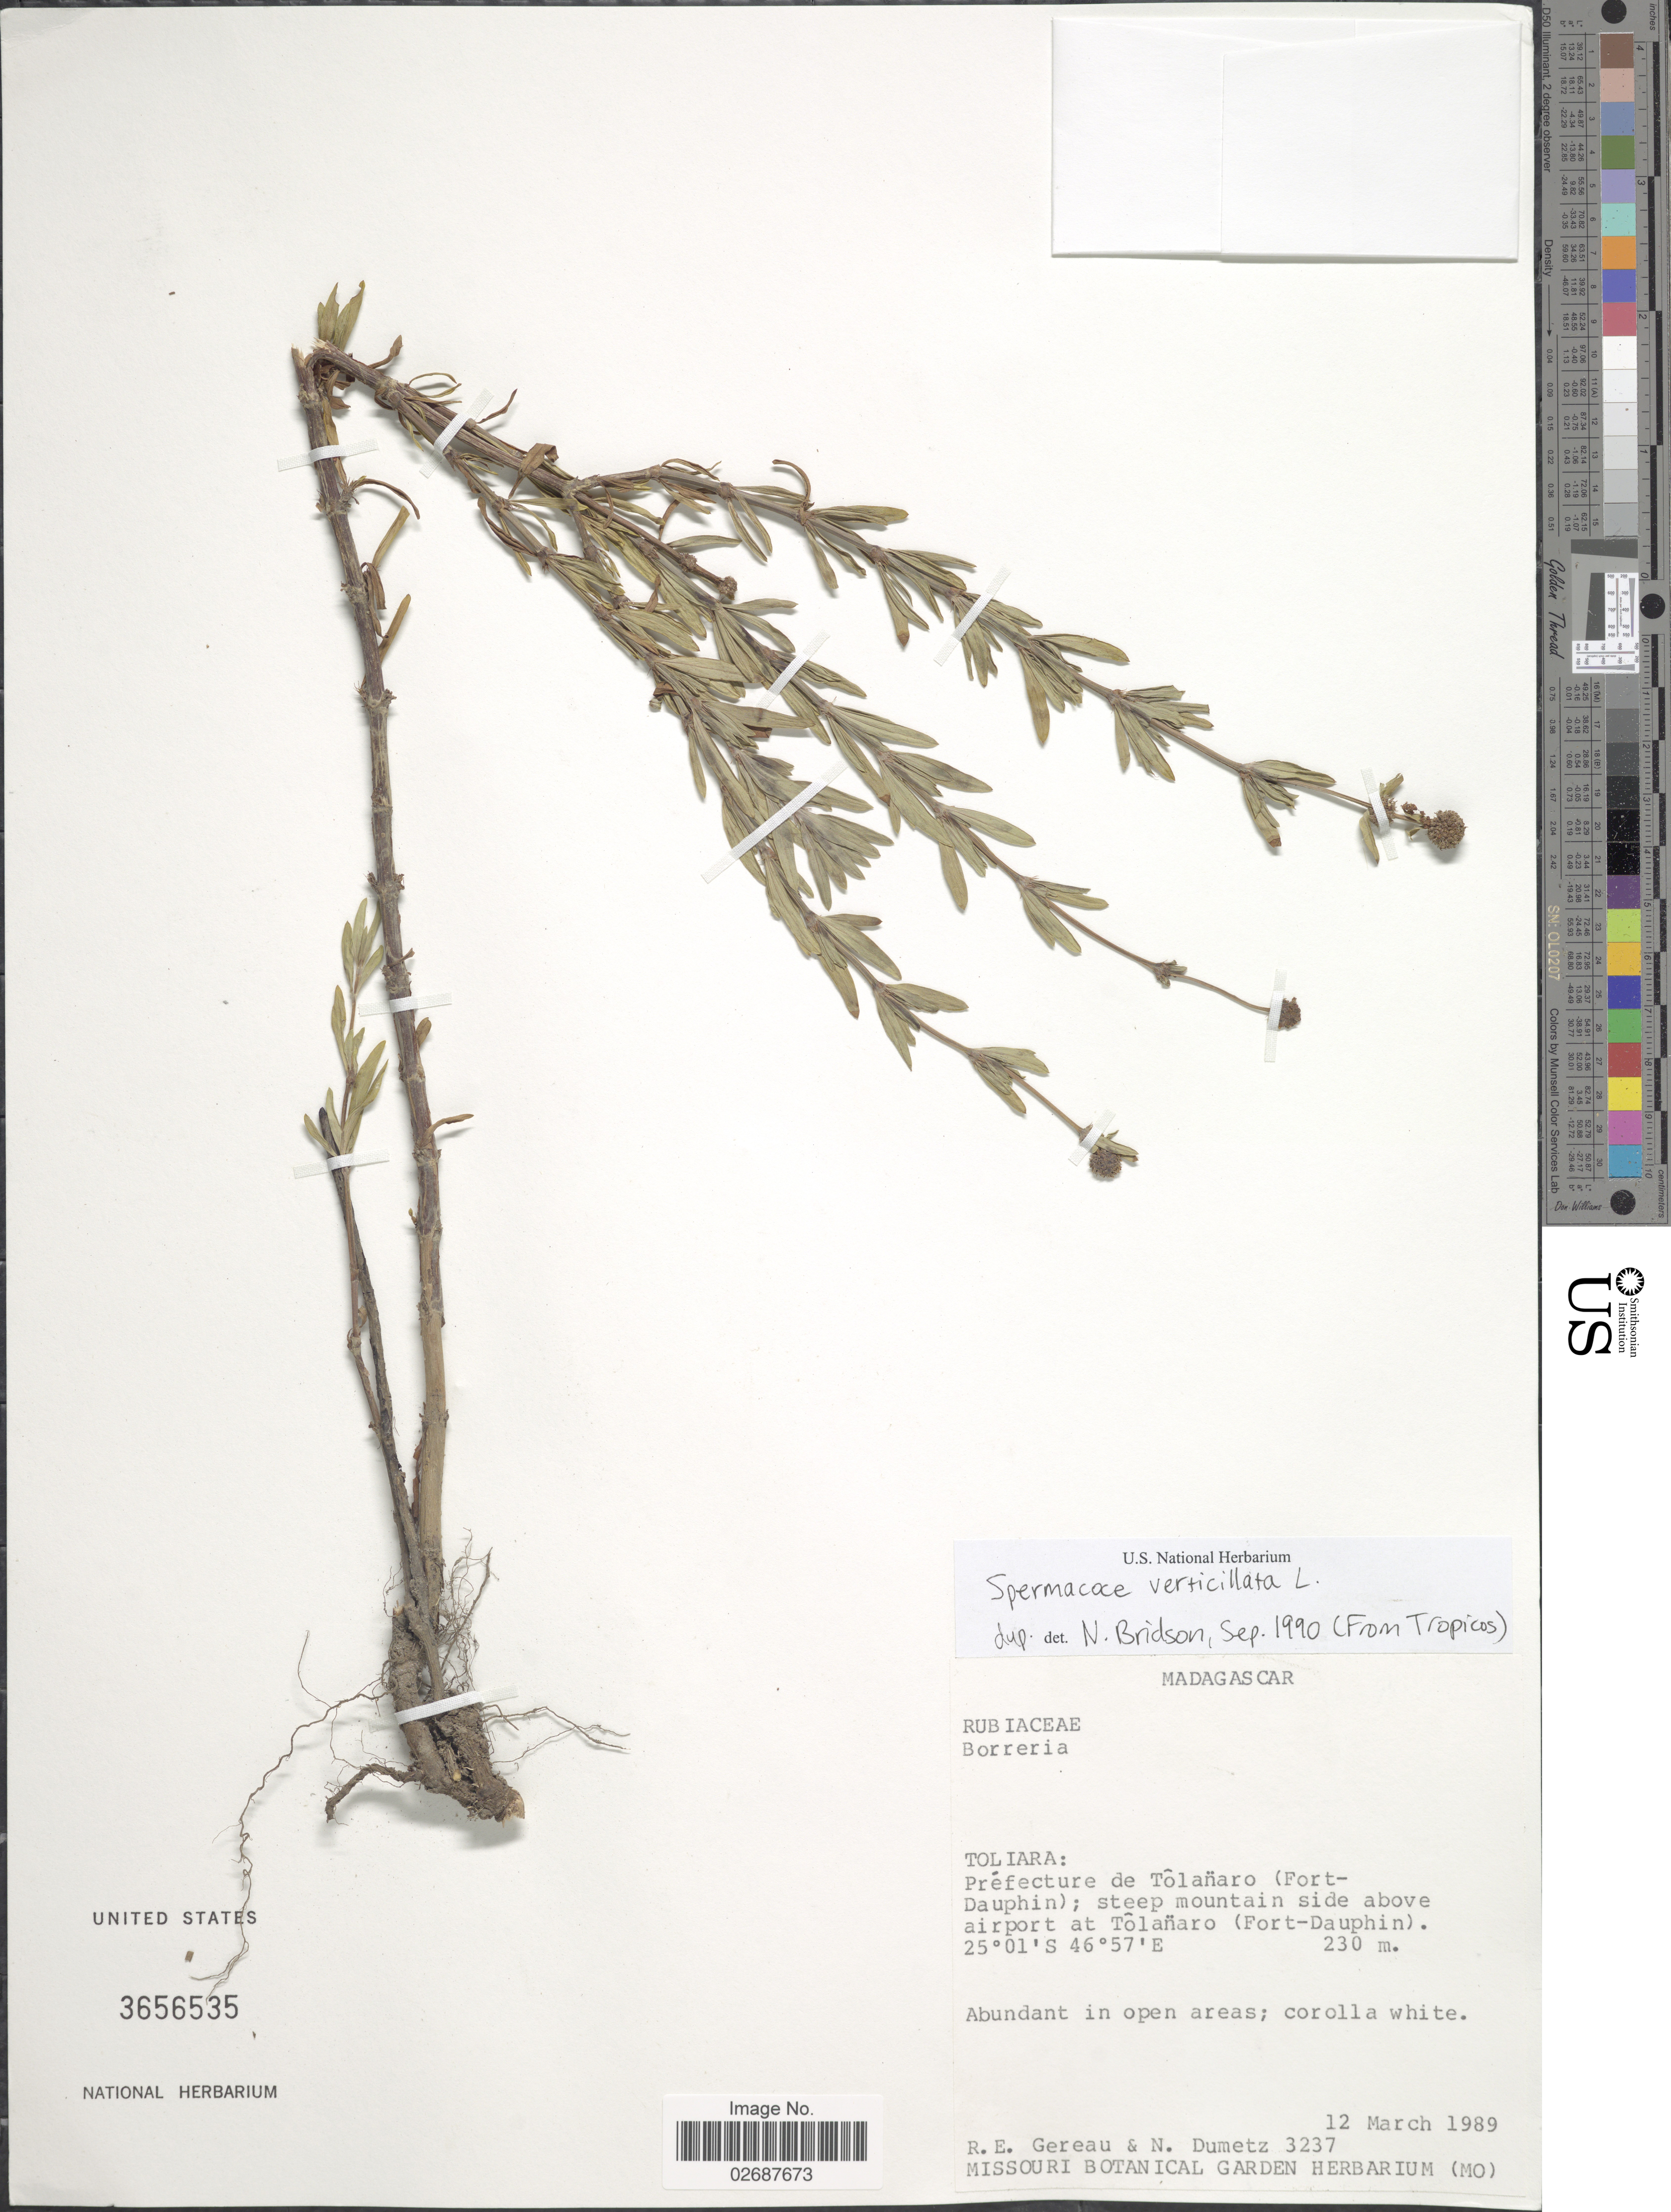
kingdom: Plantae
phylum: Tracheophyta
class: Magnoliopsida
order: Gentianales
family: Rubiaceae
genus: Borreria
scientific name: Borreria verticillata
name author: (L.) G. Mey.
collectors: R. Gereau & N. Dumetz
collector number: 3237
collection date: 1989-03-12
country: Madagascar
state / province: Anosy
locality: Prefecture de Tolanaro (Fort-Dauphin); steep mountain side above airport at Tolanaro (Fort-Dauphin).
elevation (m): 230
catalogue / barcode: US 3656535